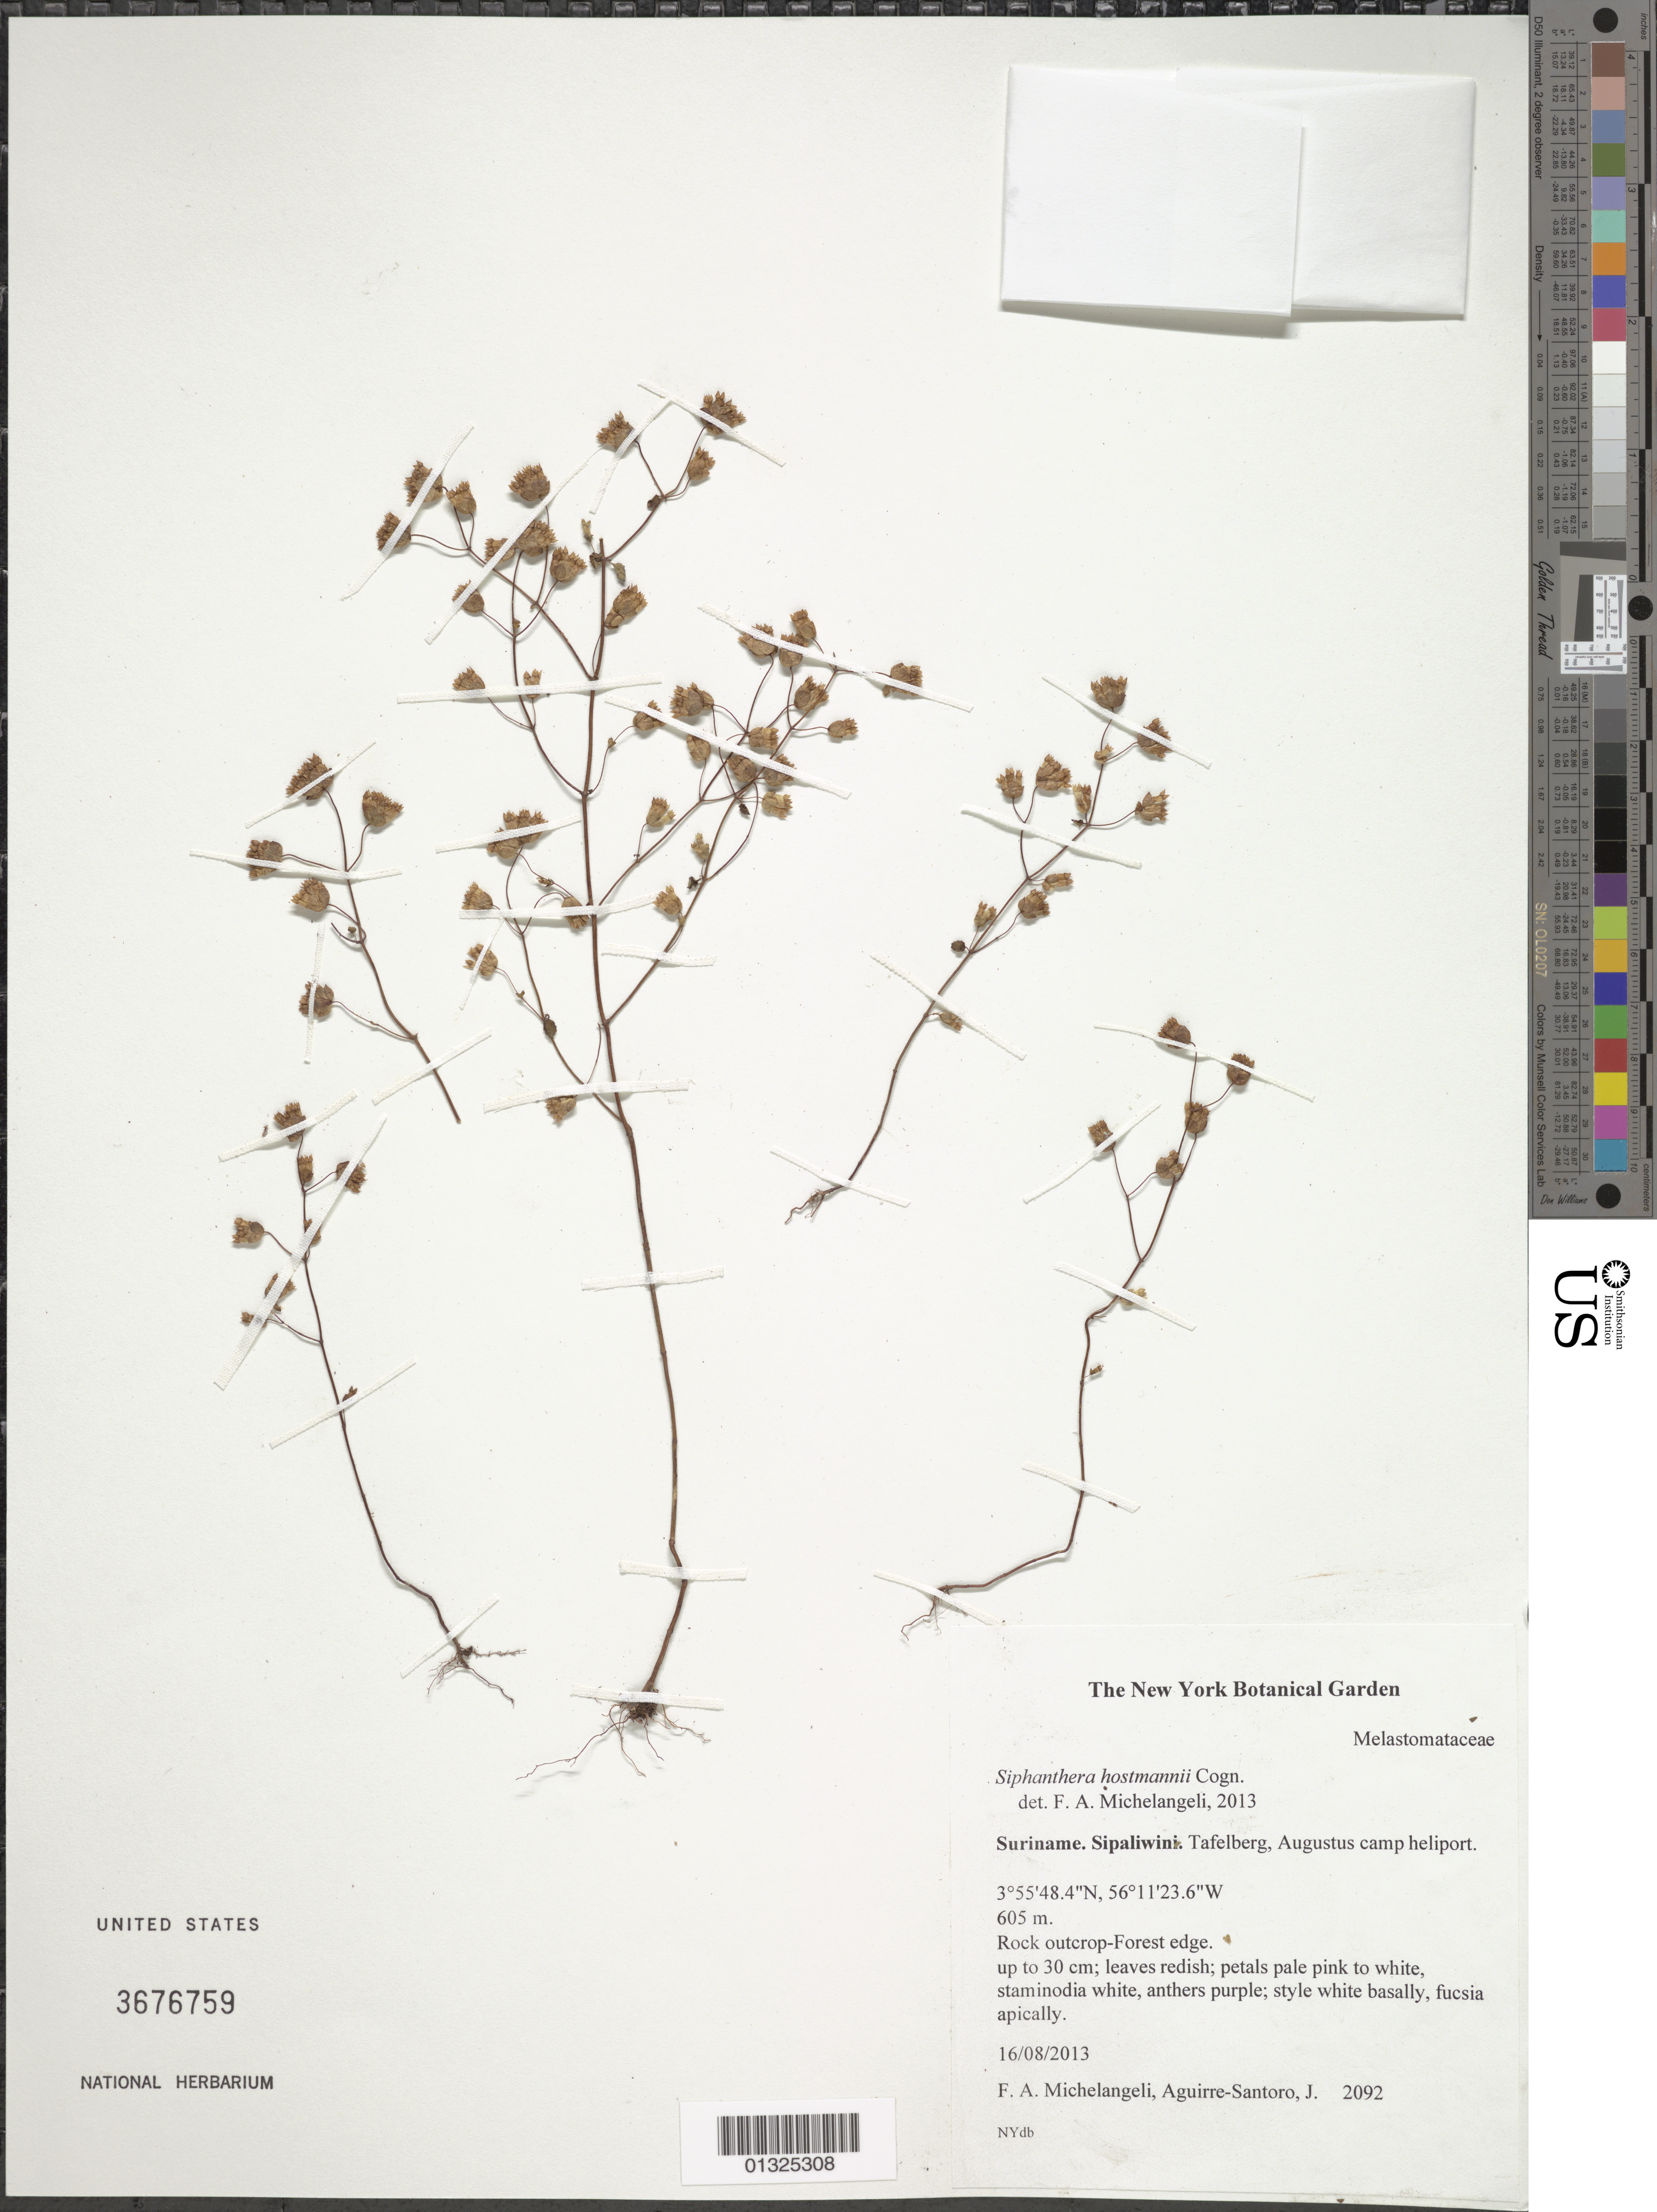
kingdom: Plantae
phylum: Tracheophyta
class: Magnoliopsida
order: Myrtales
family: Melastomataceae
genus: Siphanthera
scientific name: Siphanthera hostmannii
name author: Cogn.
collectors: F. A. Michelangeli & J. Aguirre-Santoro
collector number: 2092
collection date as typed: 16 Aug 2013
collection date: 2013-08-16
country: Suriname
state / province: Sipaliwini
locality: Tafelberg, Augustus camp heliport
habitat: Rock outcrop - forest edge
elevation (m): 605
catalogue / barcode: US 3676759